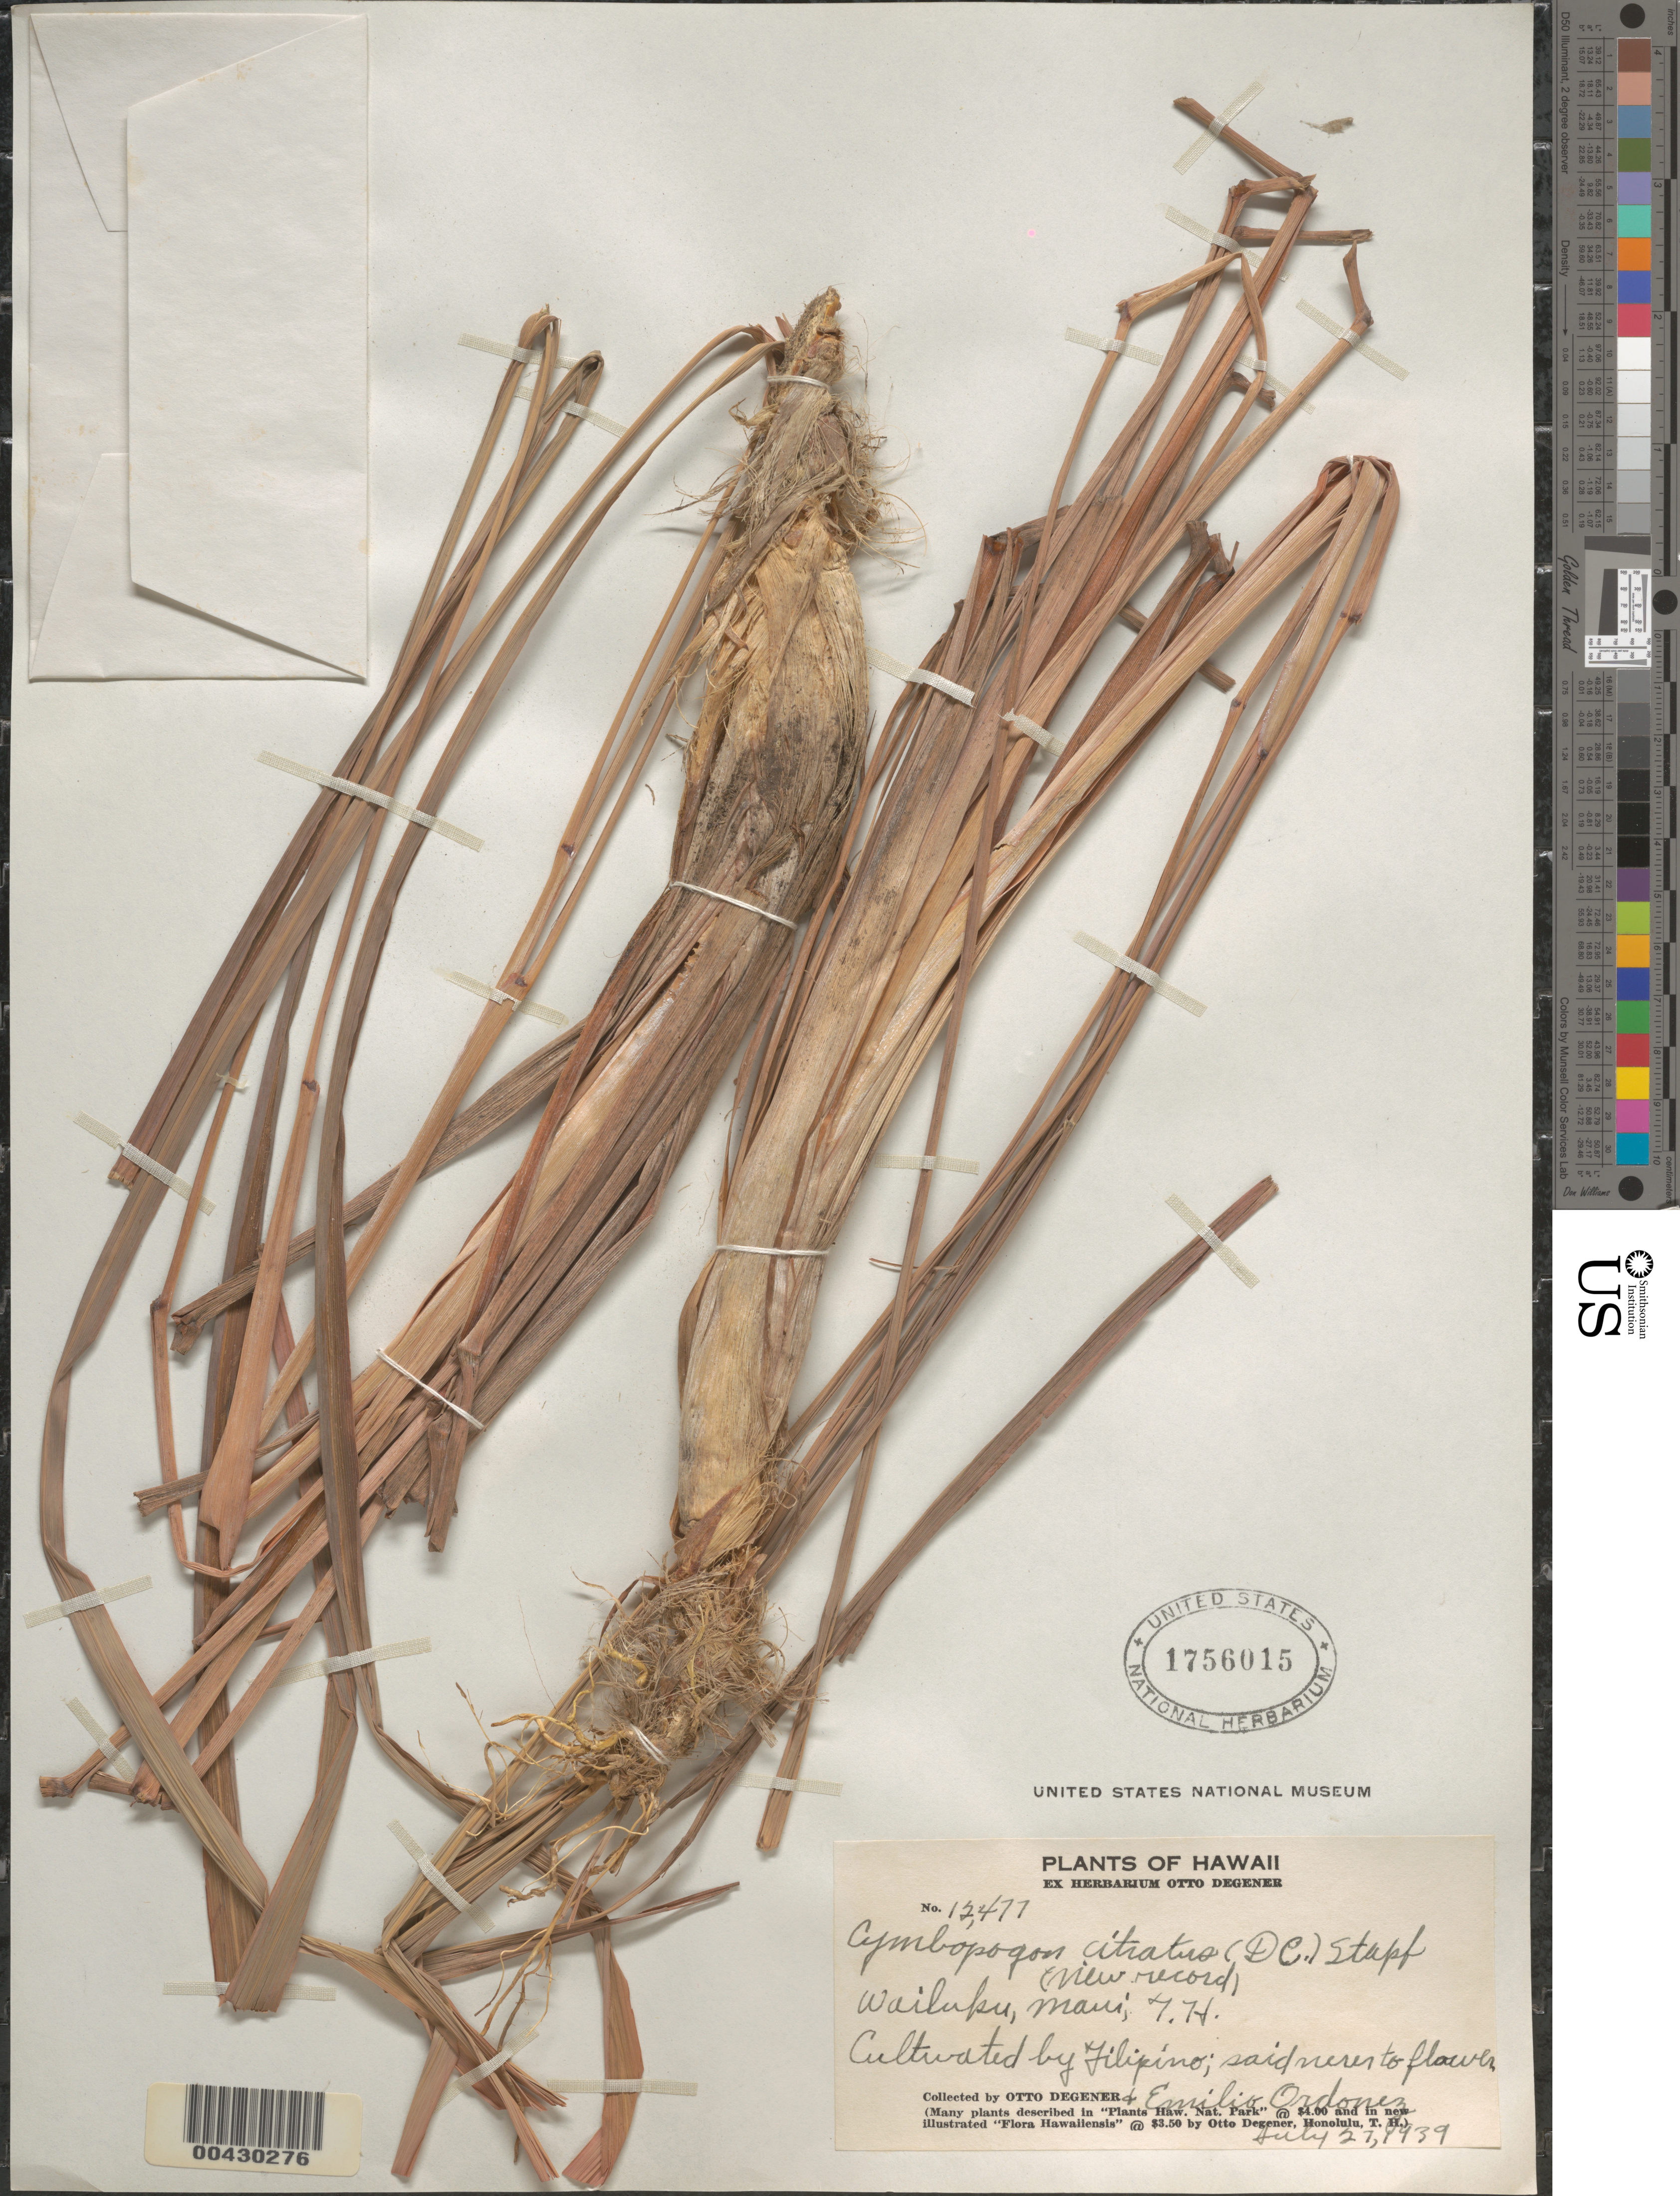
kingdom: Plantae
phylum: Tracheophyta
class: Liliopsida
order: Poales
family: Poaceae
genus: Cymbopogon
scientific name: Cymbopogon citratus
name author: (Nees) Stapf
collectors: O. Degener & E. Ordonez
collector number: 12477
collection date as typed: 27 Jul 1939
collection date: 1939-07-27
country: United States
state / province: Hawaii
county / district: Maui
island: Maui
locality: Wailuku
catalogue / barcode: US 1756015